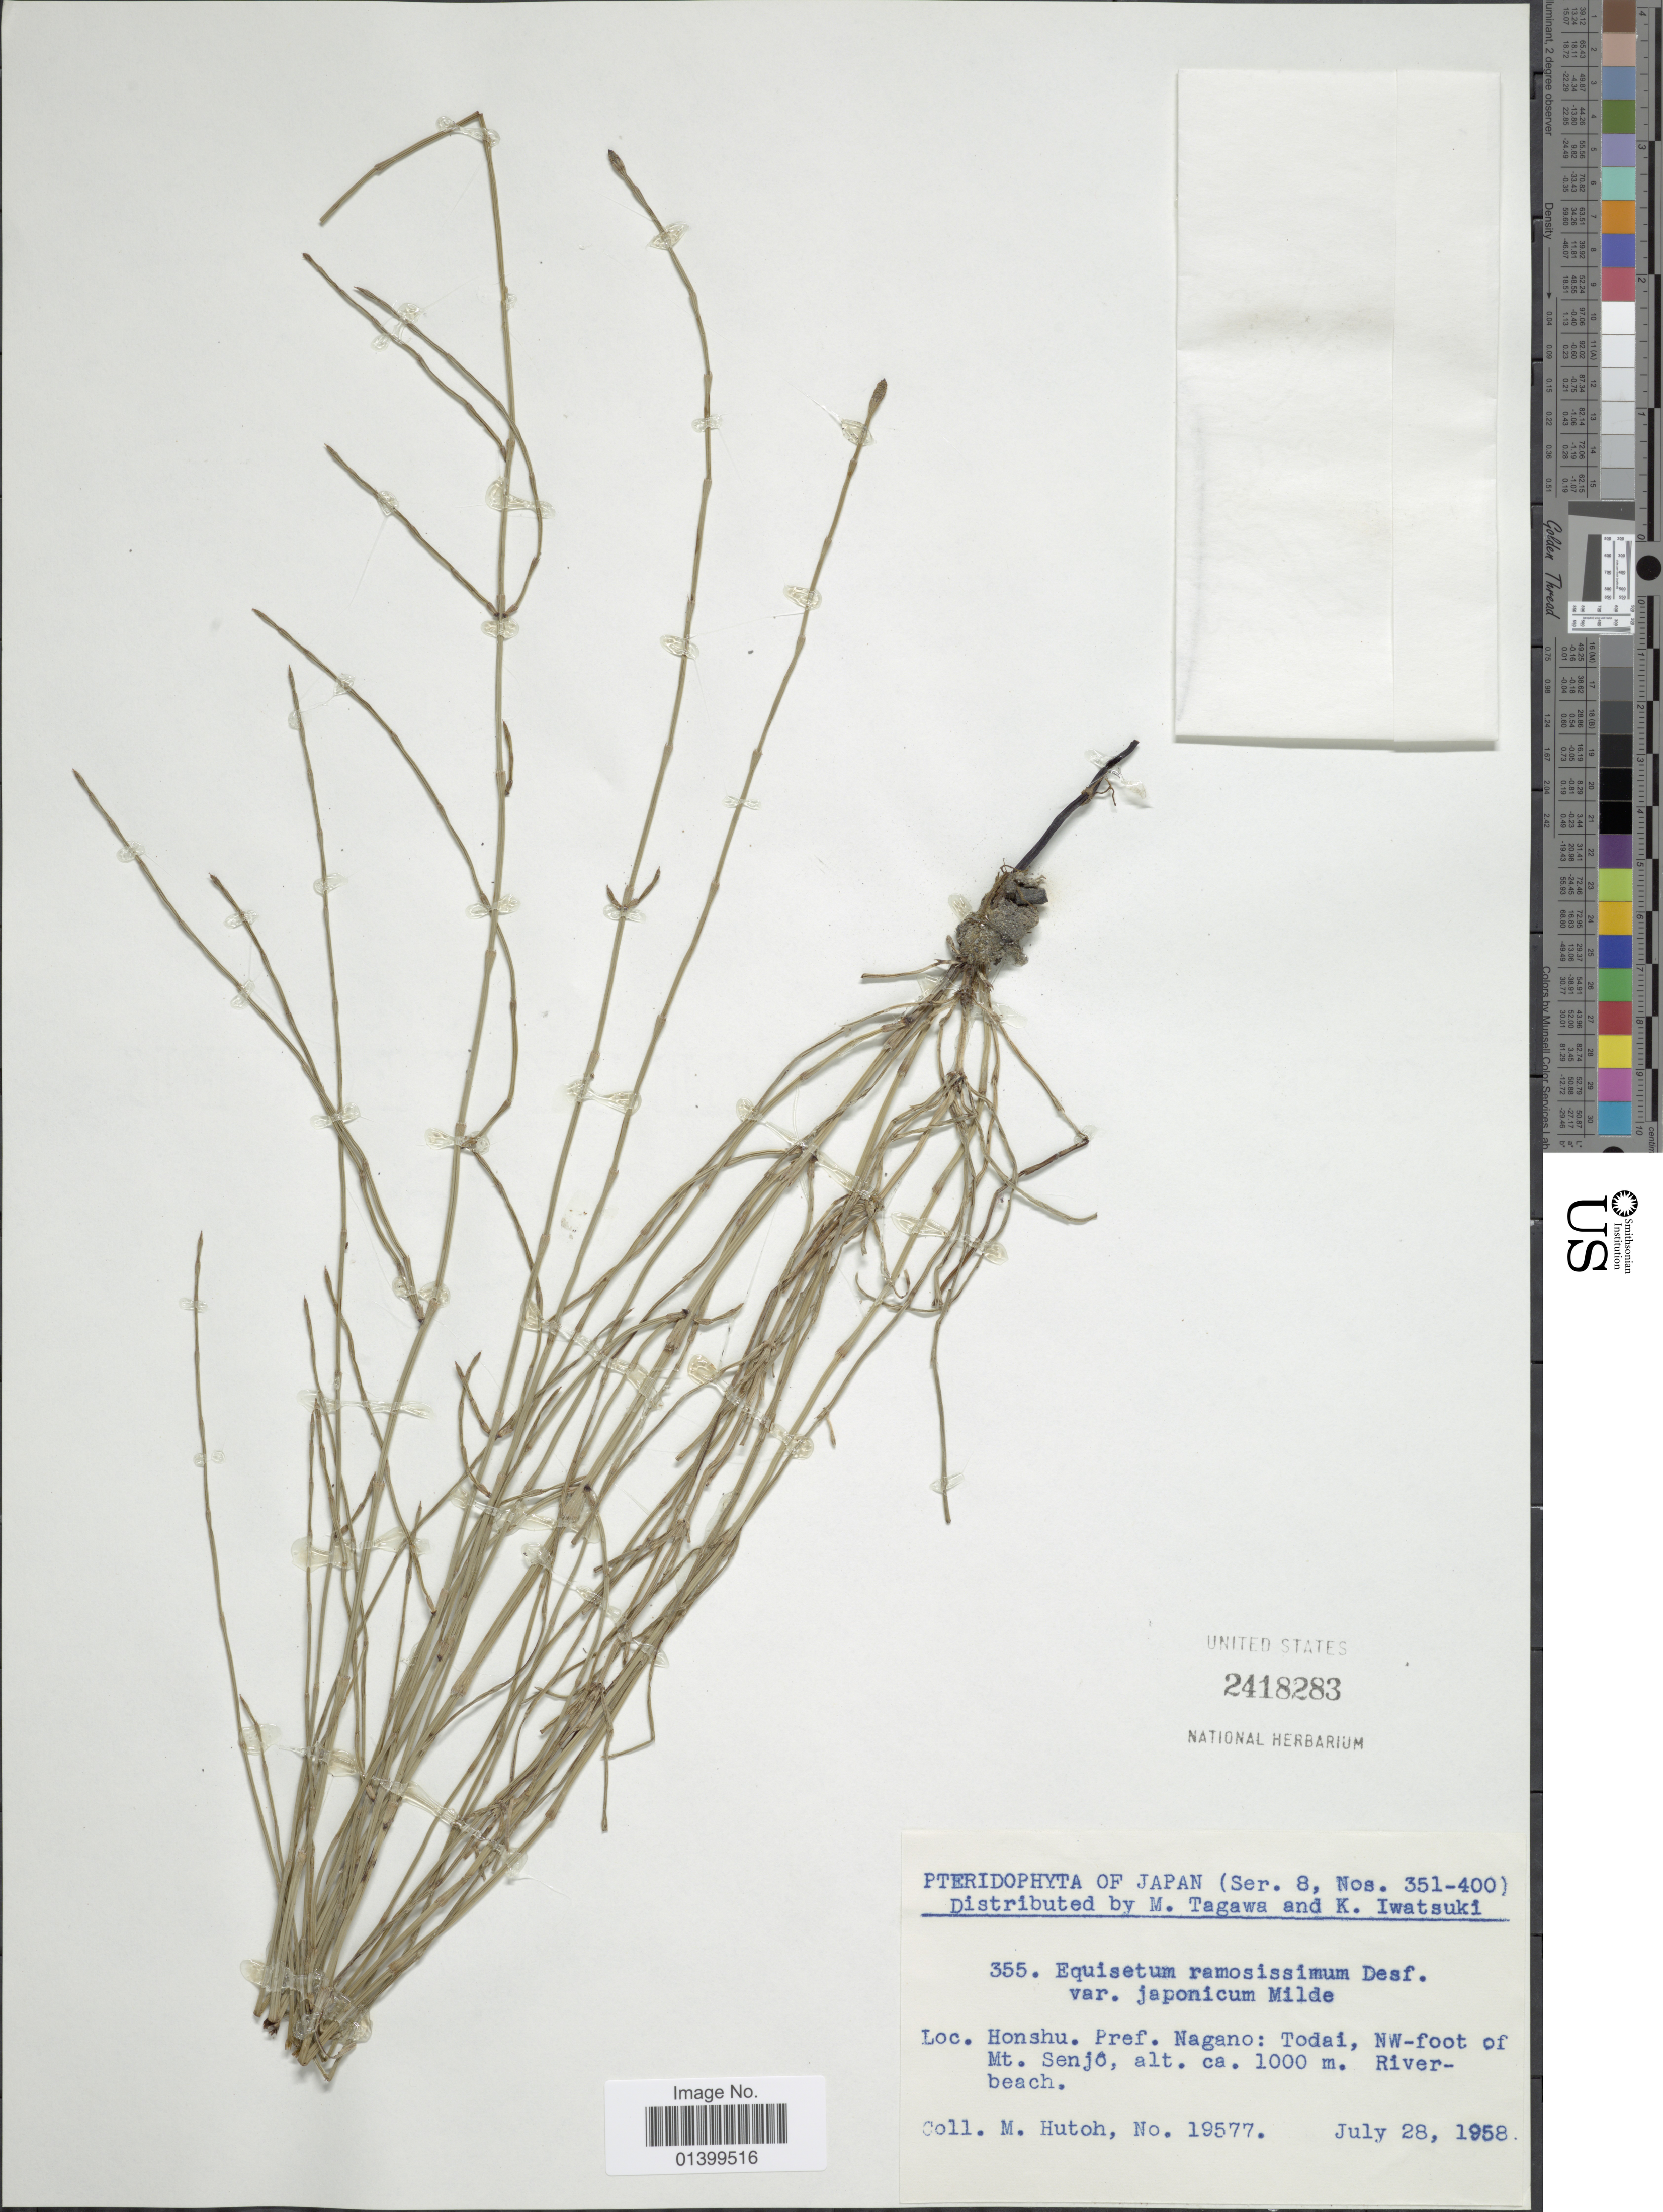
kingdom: Plantae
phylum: Tracheophyta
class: Polypodiopsida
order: Equisetales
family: Equisetaceae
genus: Equisetum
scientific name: Equisetum ramosissimum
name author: Desf.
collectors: M. Hutoh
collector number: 19577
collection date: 1958-07-28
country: Japan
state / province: Nagano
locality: Honshu. Pref. Nagano: Todai, NW-foot of Mt. Senjo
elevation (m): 1000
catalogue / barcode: US 2418283